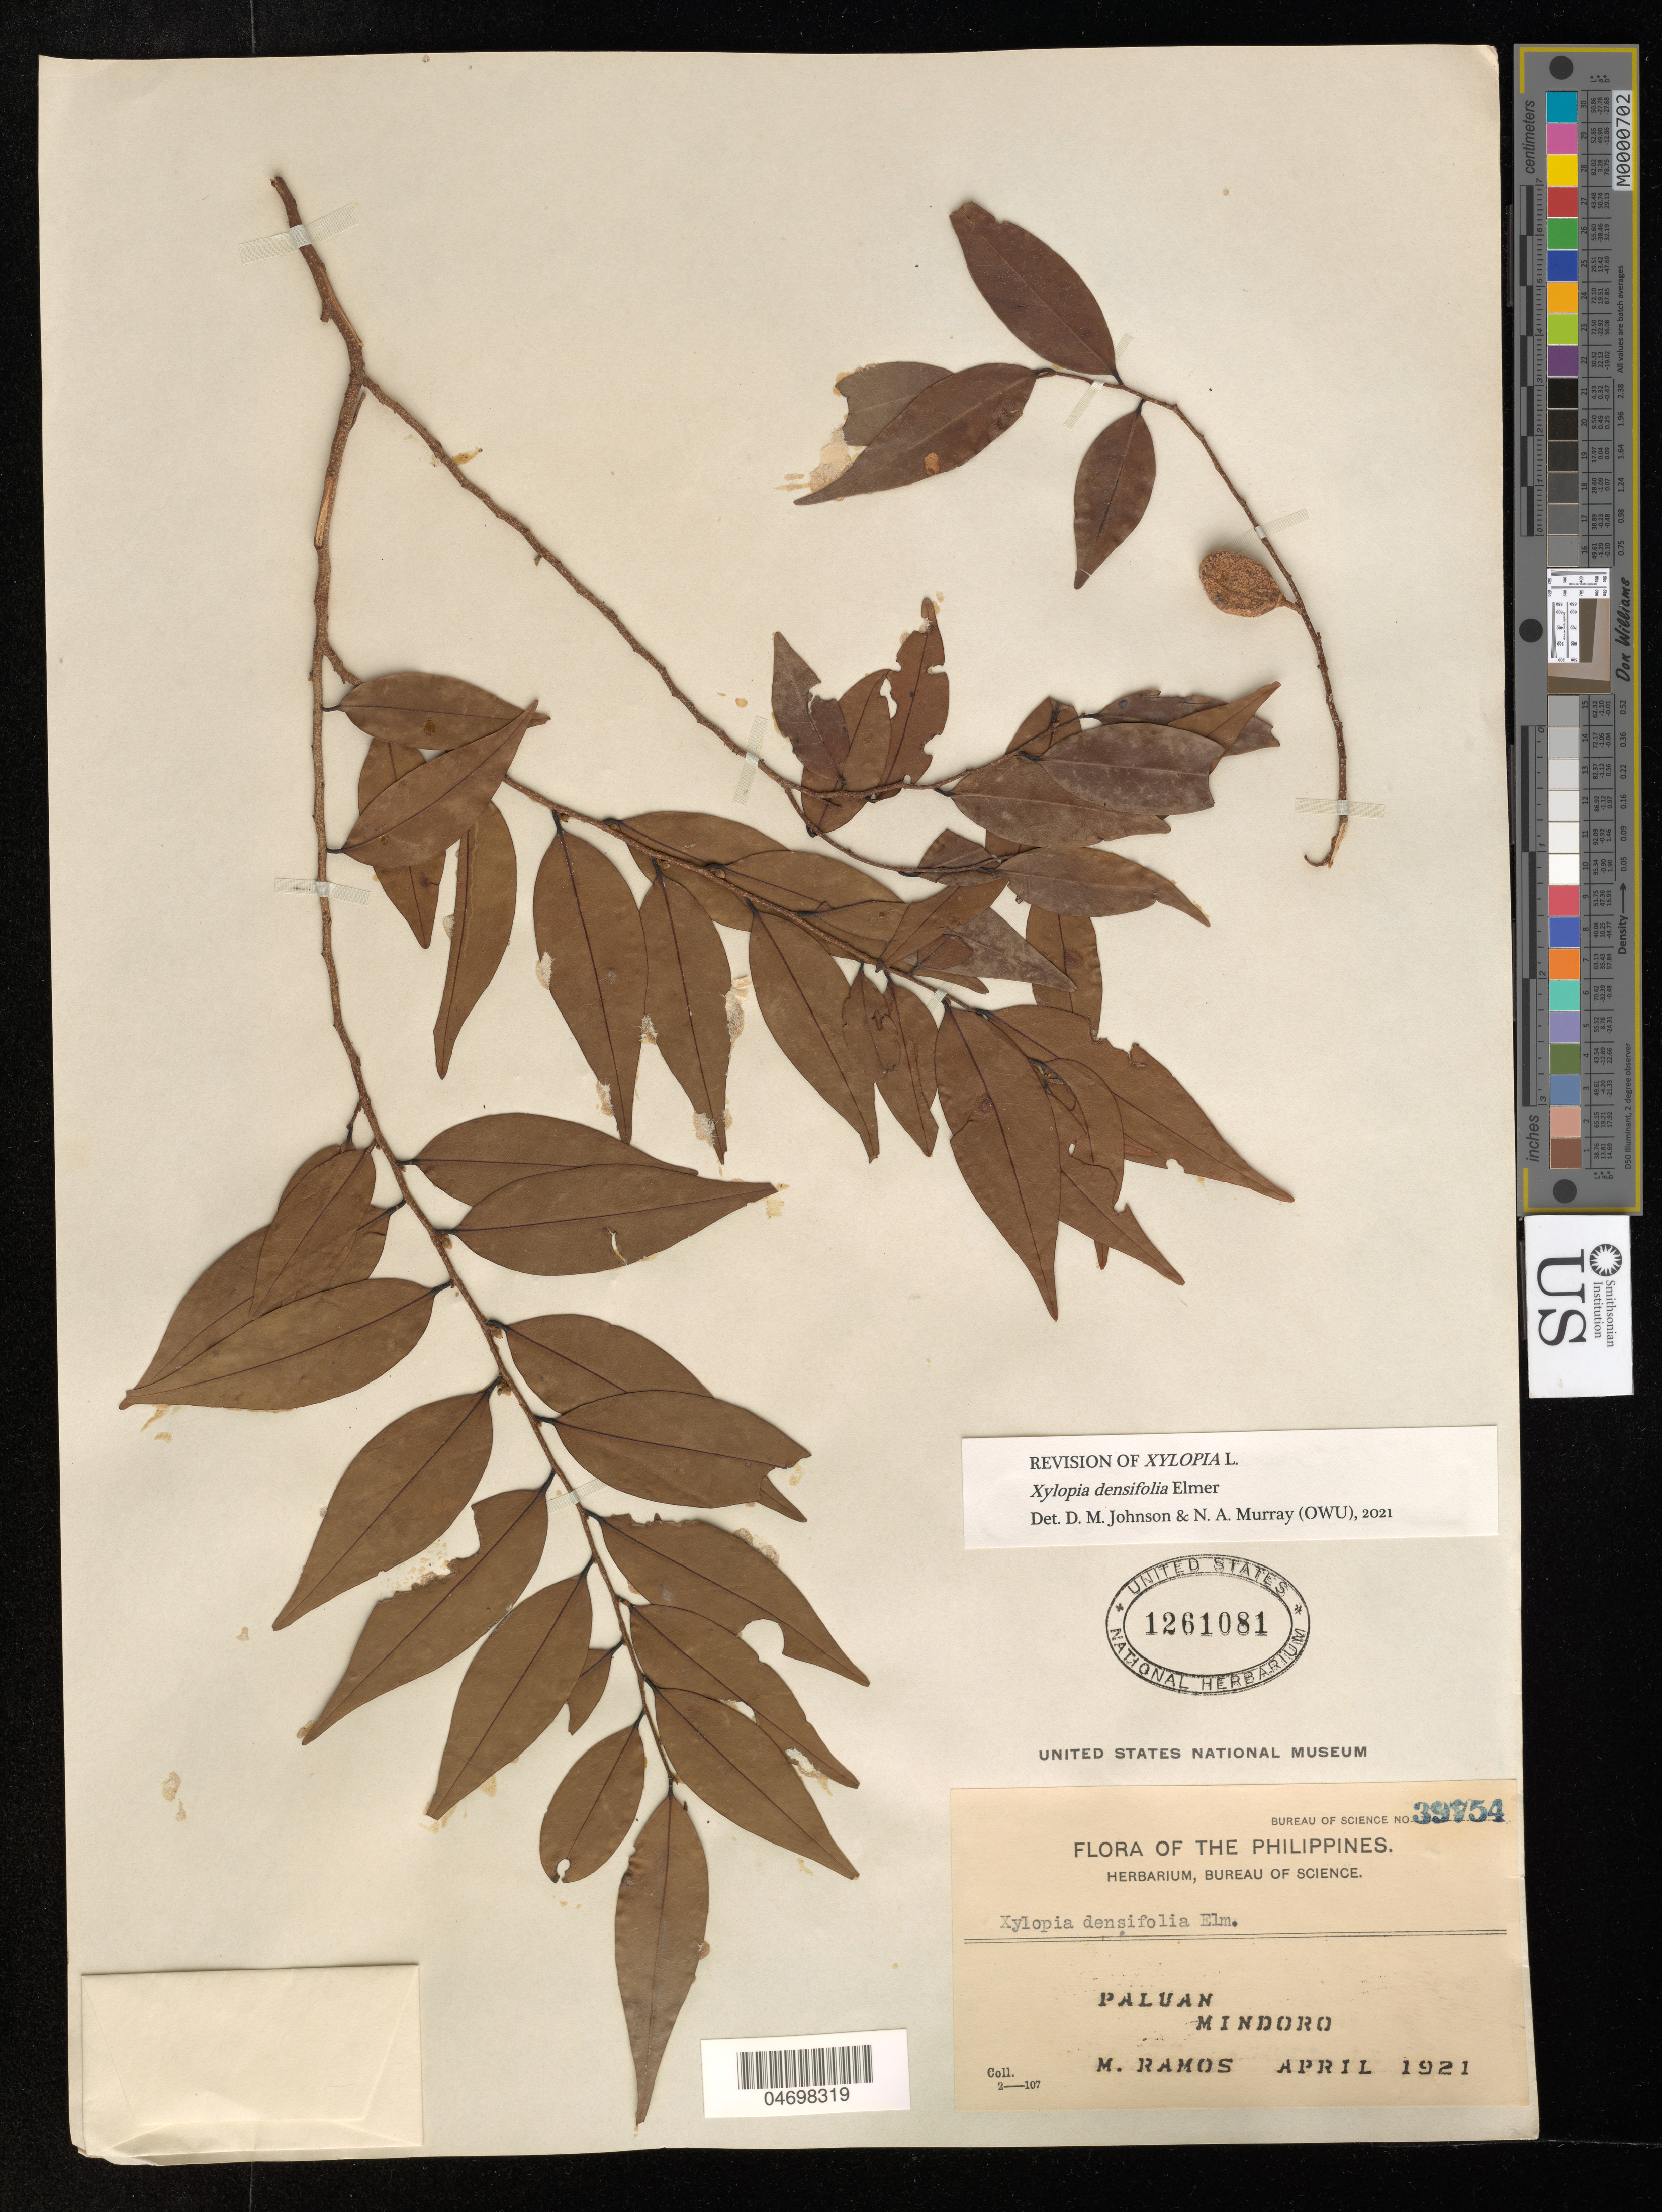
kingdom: Plantae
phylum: Tracheophyta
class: Magnoliopsida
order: Magnoliales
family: Annonaceae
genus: Xylopia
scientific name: Xylopia densifolia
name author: Elmer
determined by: Johnson, D. M.; Murray, N. A.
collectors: M. Ramos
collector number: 39754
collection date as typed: Apr 1921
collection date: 1921-04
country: Philippines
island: Mindoro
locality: Mindoro occidental, Paluan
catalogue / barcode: US 1261081